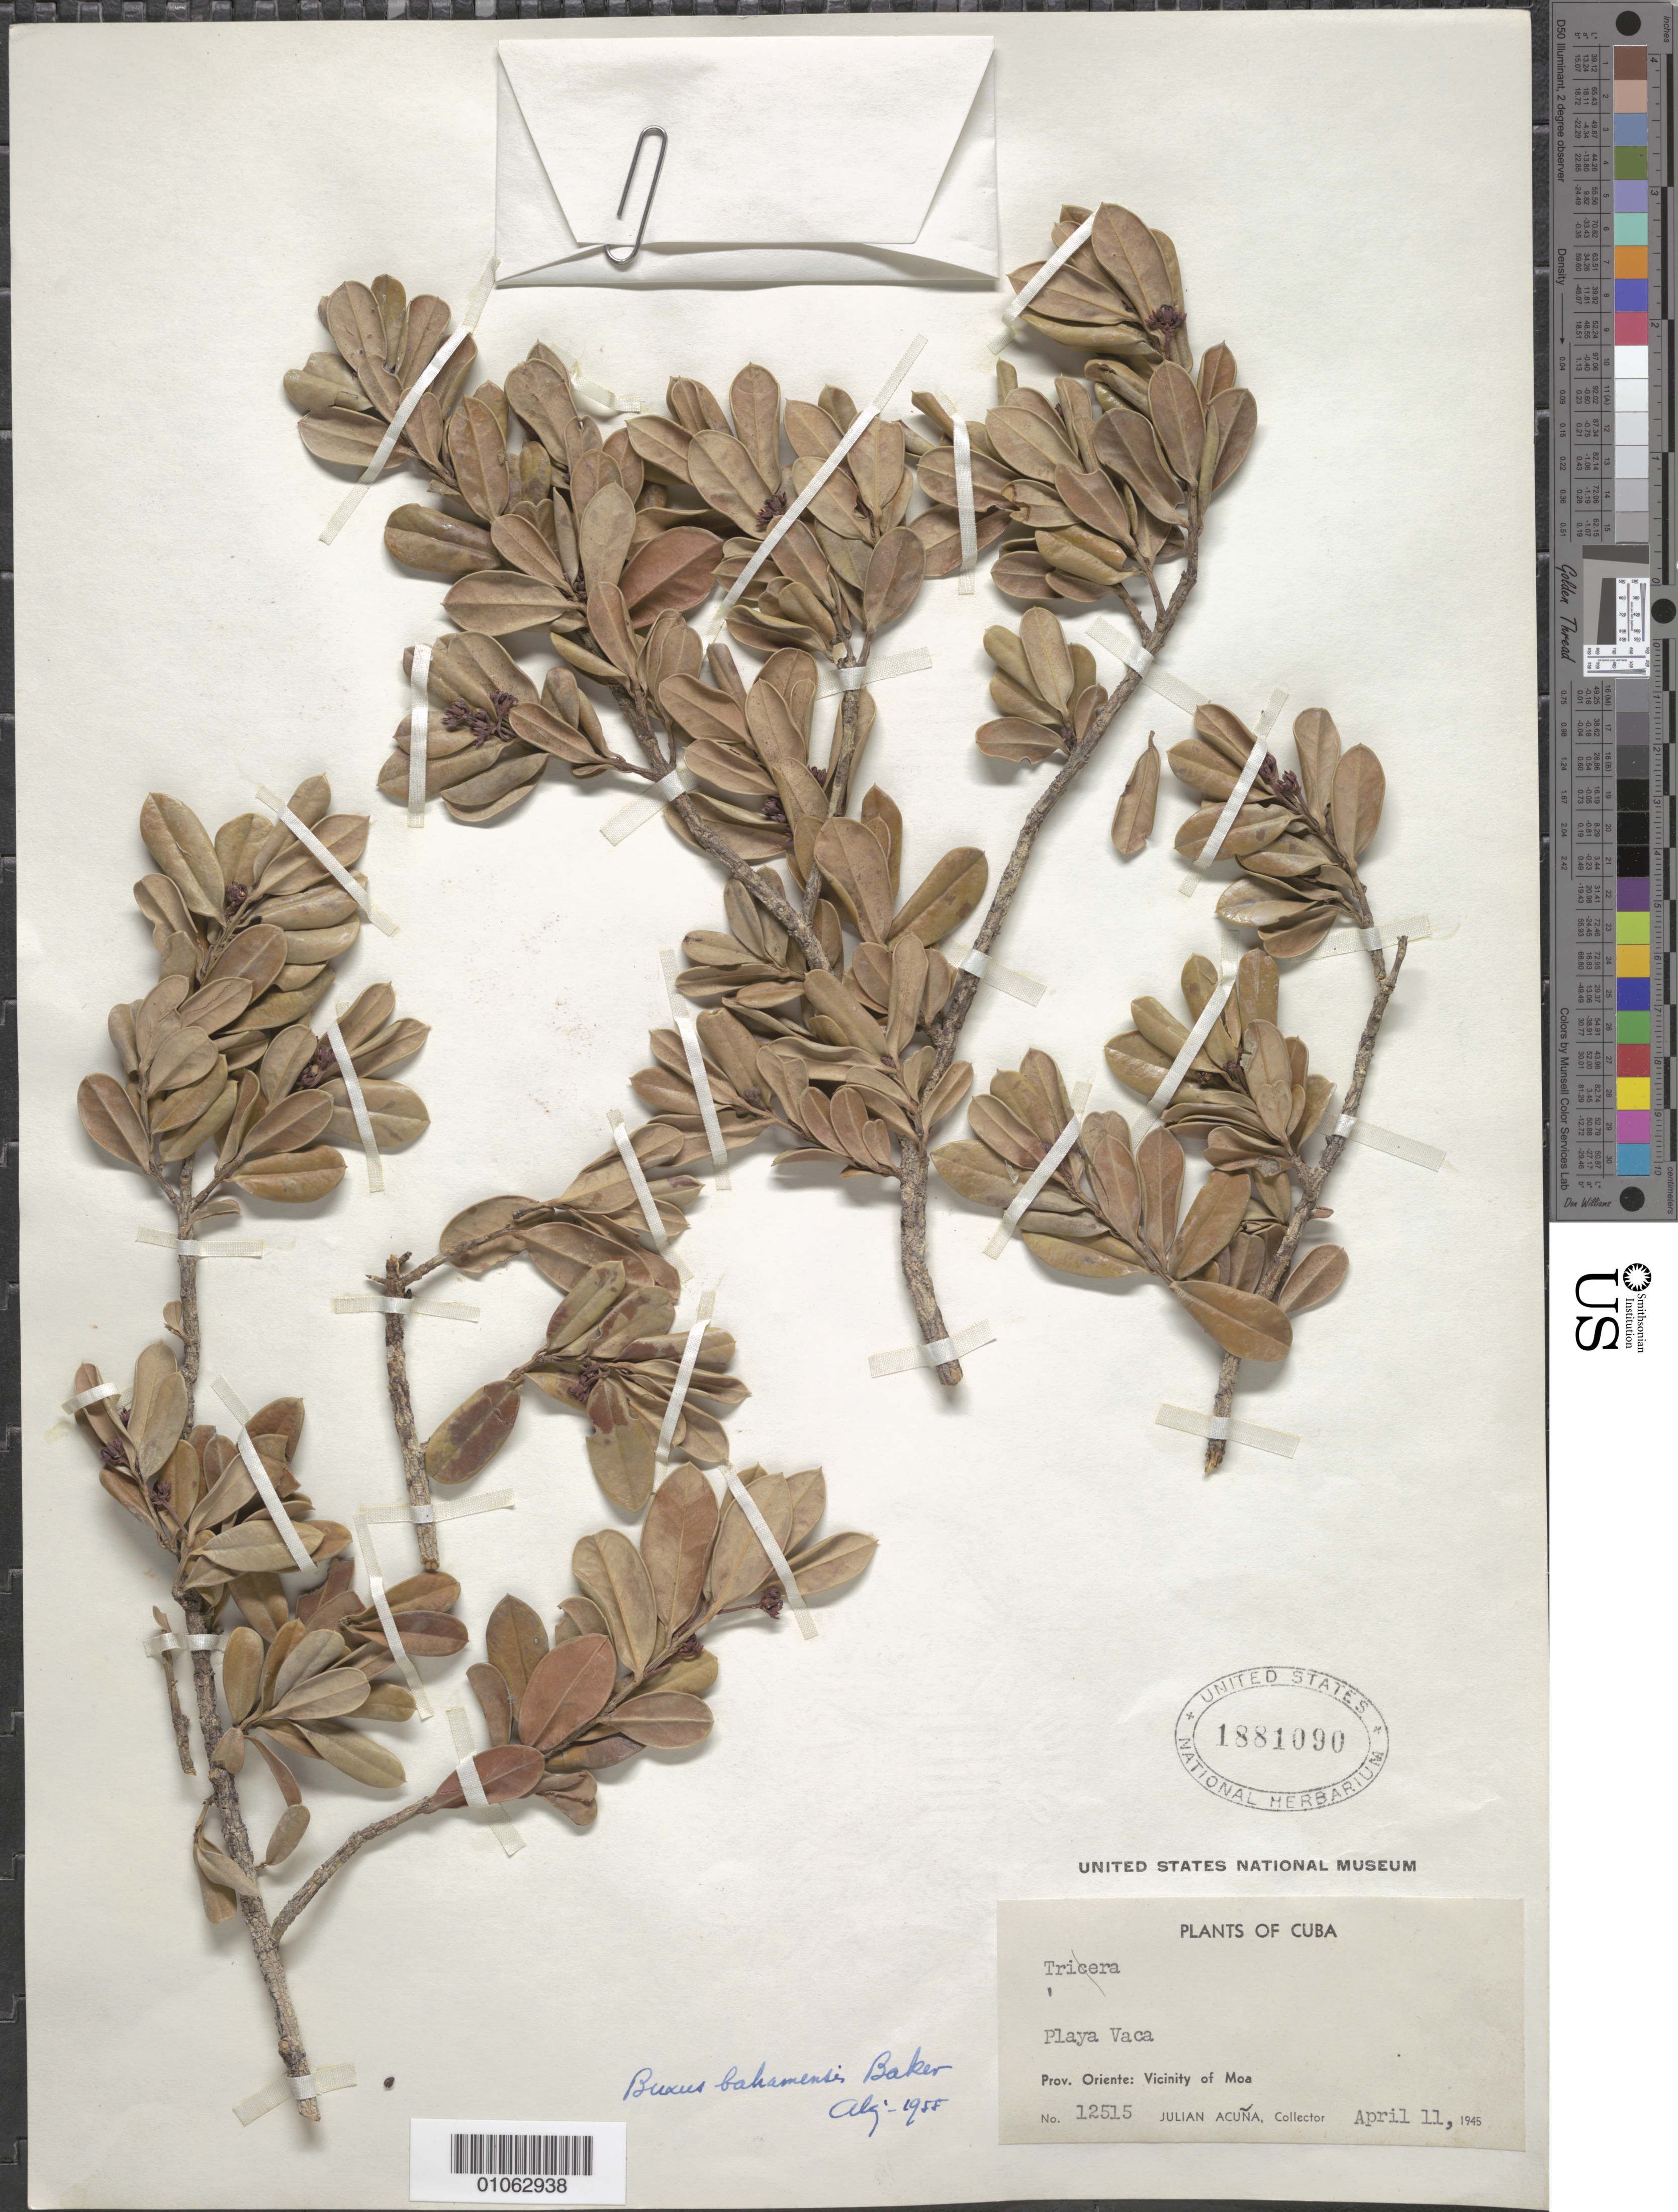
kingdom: Plantae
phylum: Tracheophyta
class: Magnoliopsida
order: Buxales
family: Buxaceae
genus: Buxus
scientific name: Buxus bahamensis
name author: Baker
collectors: J. Acuña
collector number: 12515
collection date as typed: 11 Apr 1945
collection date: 1945-04-11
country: Cuba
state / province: Holguín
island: Cuba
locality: Playa Vaca Vicinity of Moa [Oriente]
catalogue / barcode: US 1881090